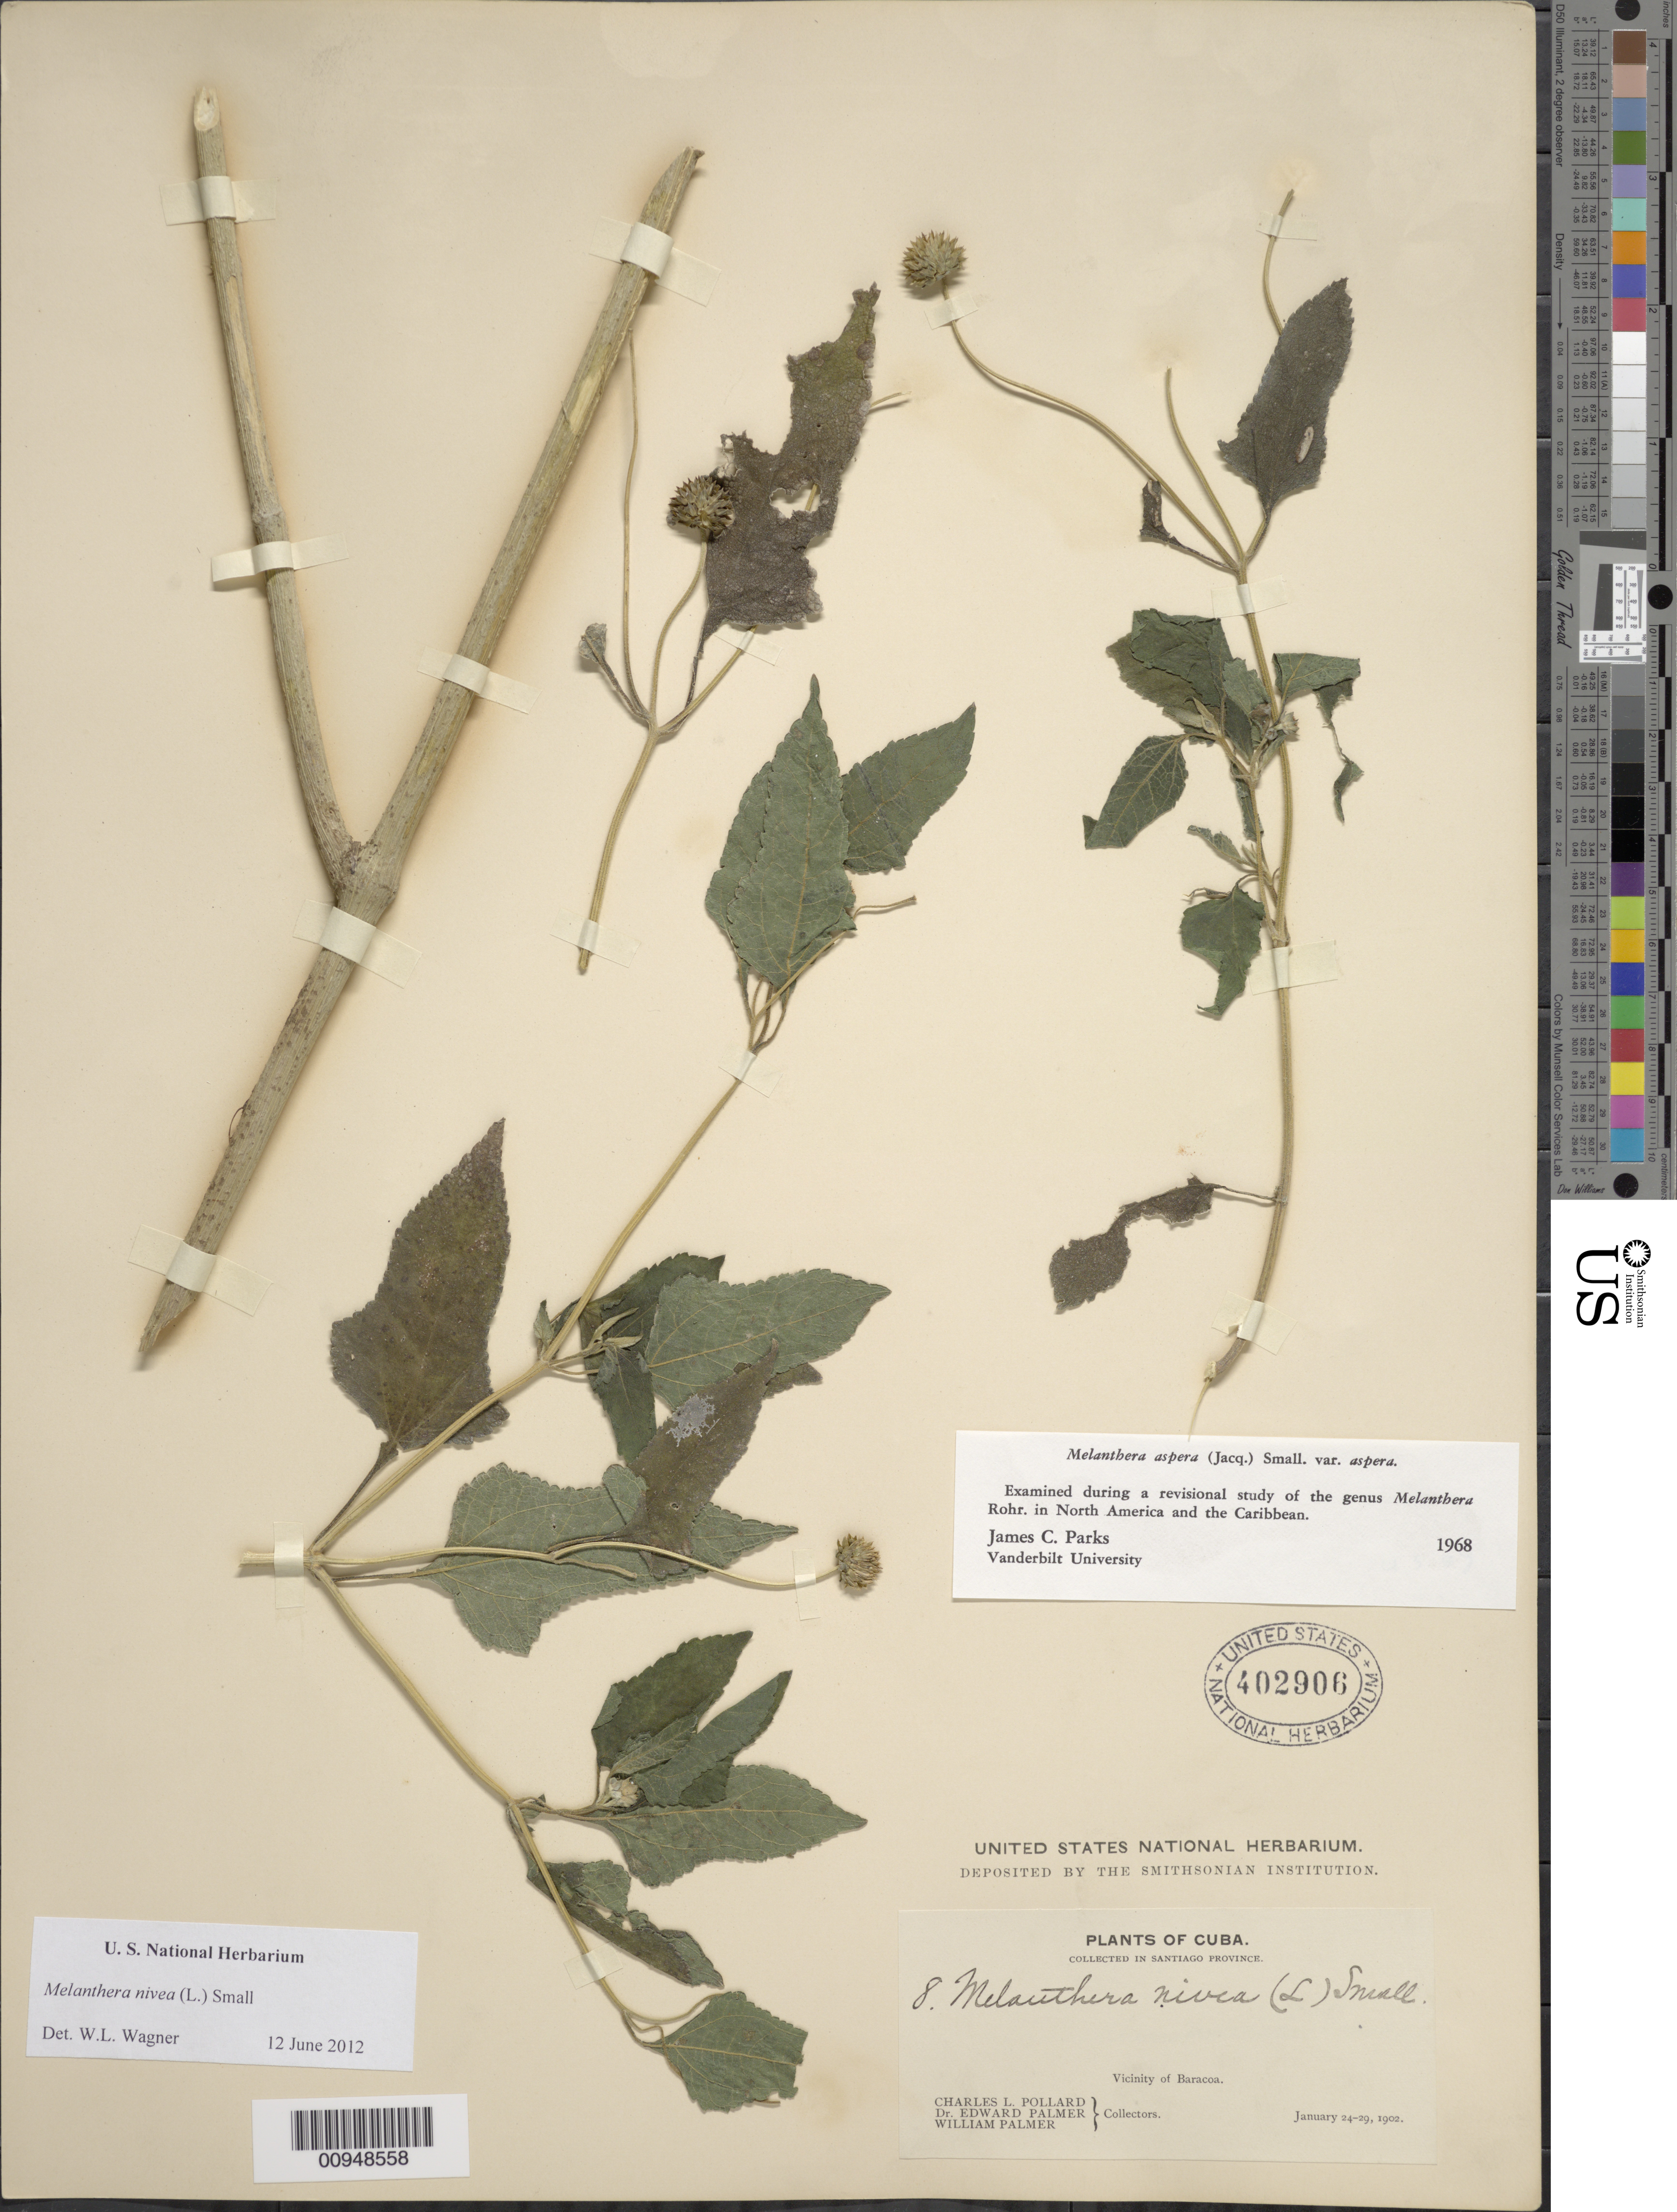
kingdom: Plantae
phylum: Tracheophyta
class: Magnoliopsida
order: Asterales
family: Asteraceae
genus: Melanthera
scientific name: Melanthera nivea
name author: (L.) Small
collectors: C. L. Pollard, E. Palmer & W. Palmer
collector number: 8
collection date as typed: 24 Jan 1902 to 29 Jan 1902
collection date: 1902-01-24/1902-01-29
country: Cuba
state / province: Santiago de Cuba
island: Cuba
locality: Vicinity of Baracoa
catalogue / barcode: US 402906